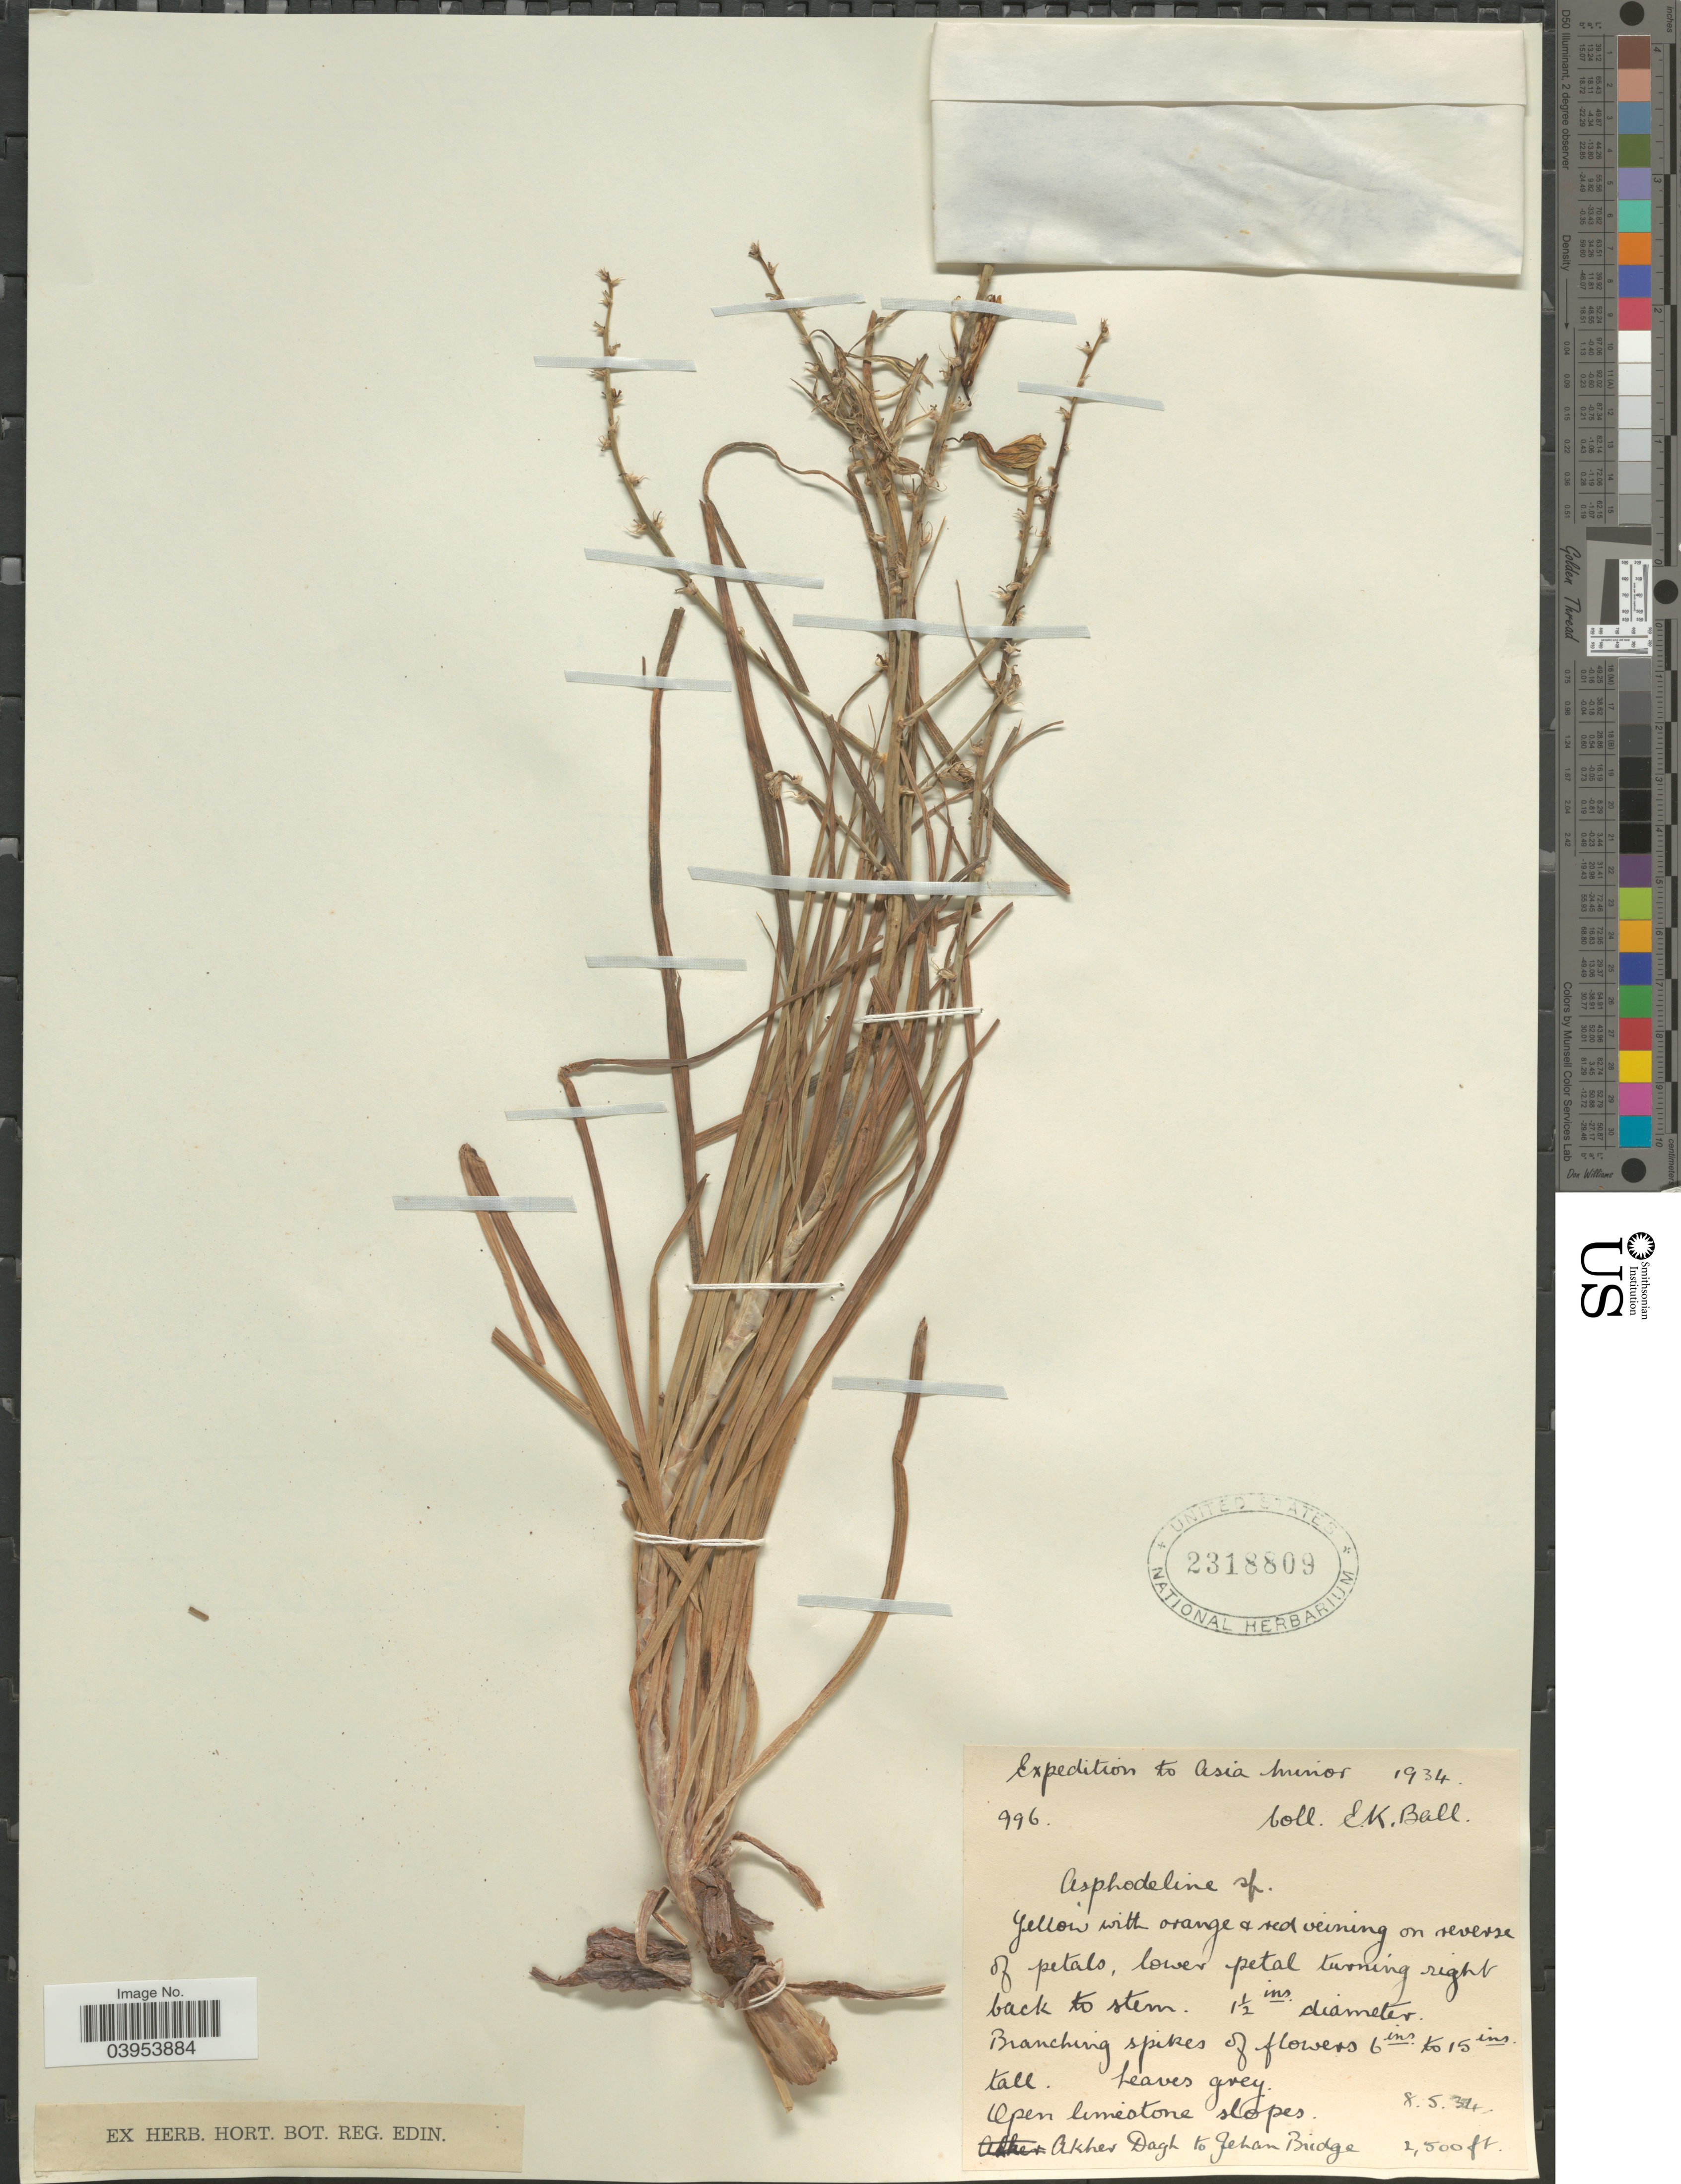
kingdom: Plantae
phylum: Tracheophyta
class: Liliopsida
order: Asparagales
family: Asphodelaceae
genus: Asphodeline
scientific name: Asphodeline sp.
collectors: E. Ball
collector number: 996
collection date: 1934-05-08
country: Iran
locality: Asia Minor. Akher Dagh to Jehan Bridge.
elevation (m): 762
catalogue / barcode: US 2318809